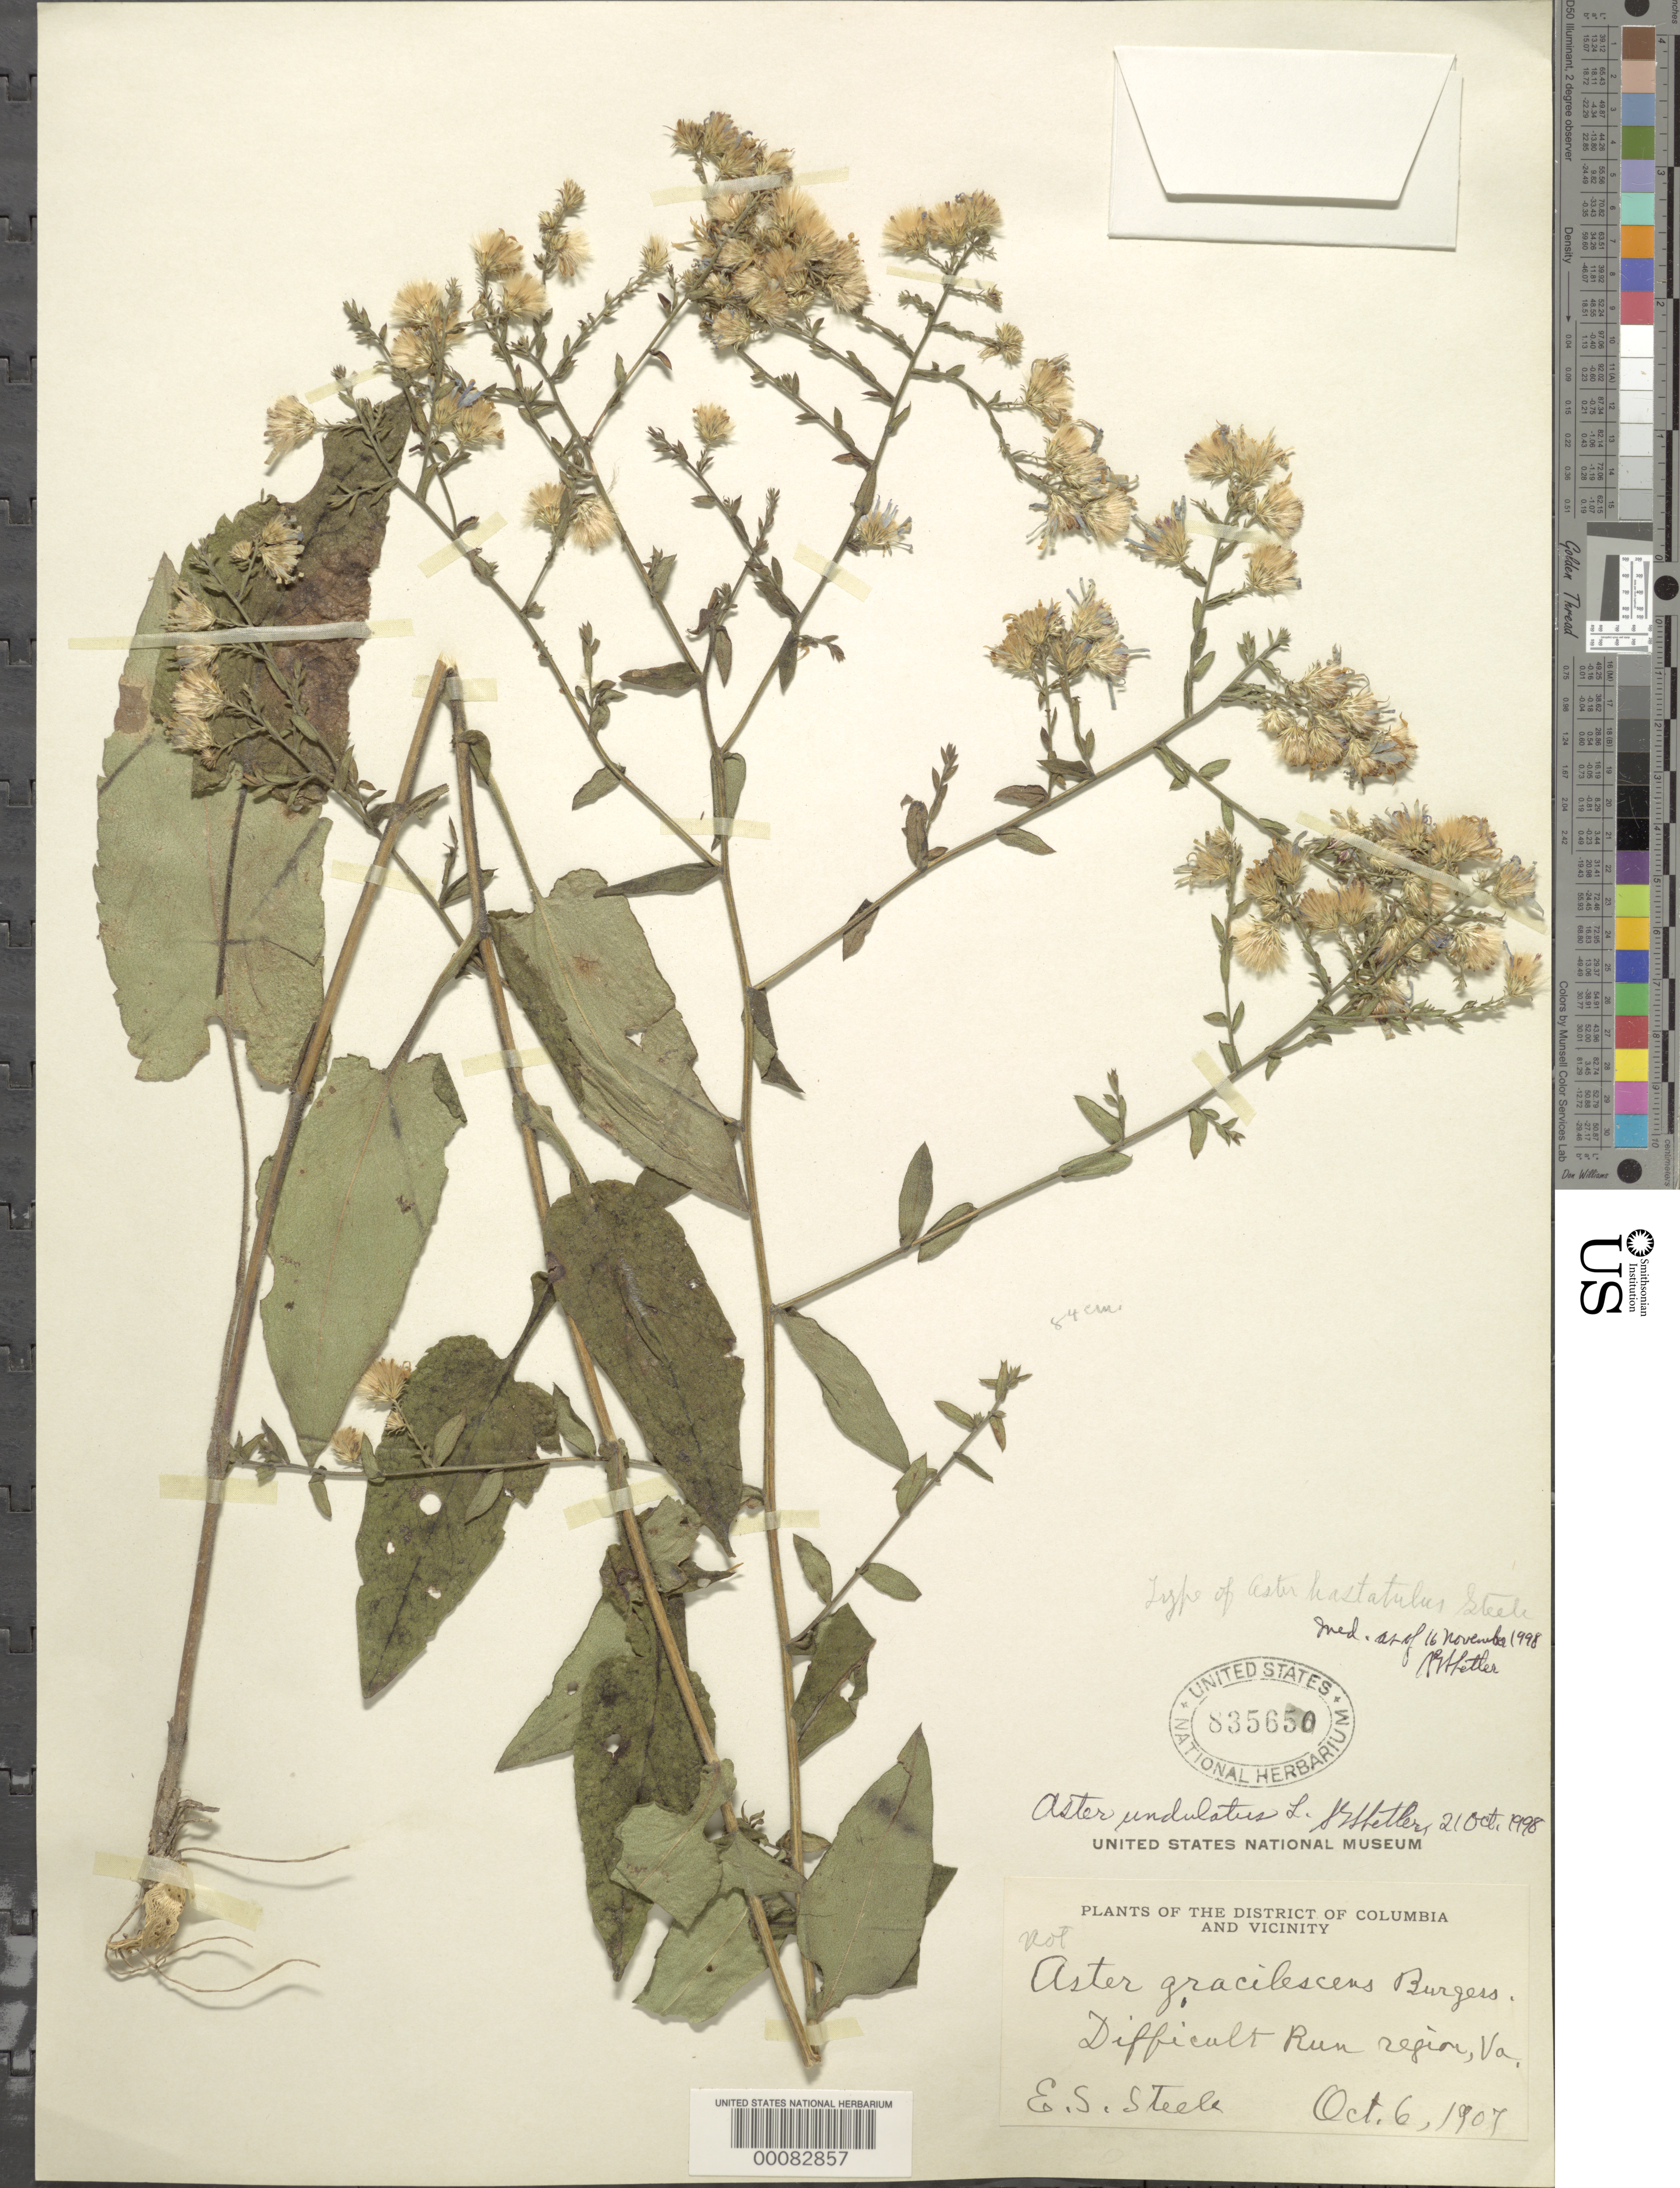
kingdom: Plantae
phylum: Tracheophyta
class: Magnoliopsida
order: Asterales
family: Asteraceae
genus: Symphyotrichum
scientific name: Symphyotrichum undulatum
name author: (L.) G.L. Nesom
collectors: E. Steele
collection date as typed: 06 Oct 1907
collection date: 1907-10-06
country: United States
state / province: Virginia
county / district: Fairfax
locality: Difficult Run Region C. & O. Canal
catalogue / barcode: US 835650